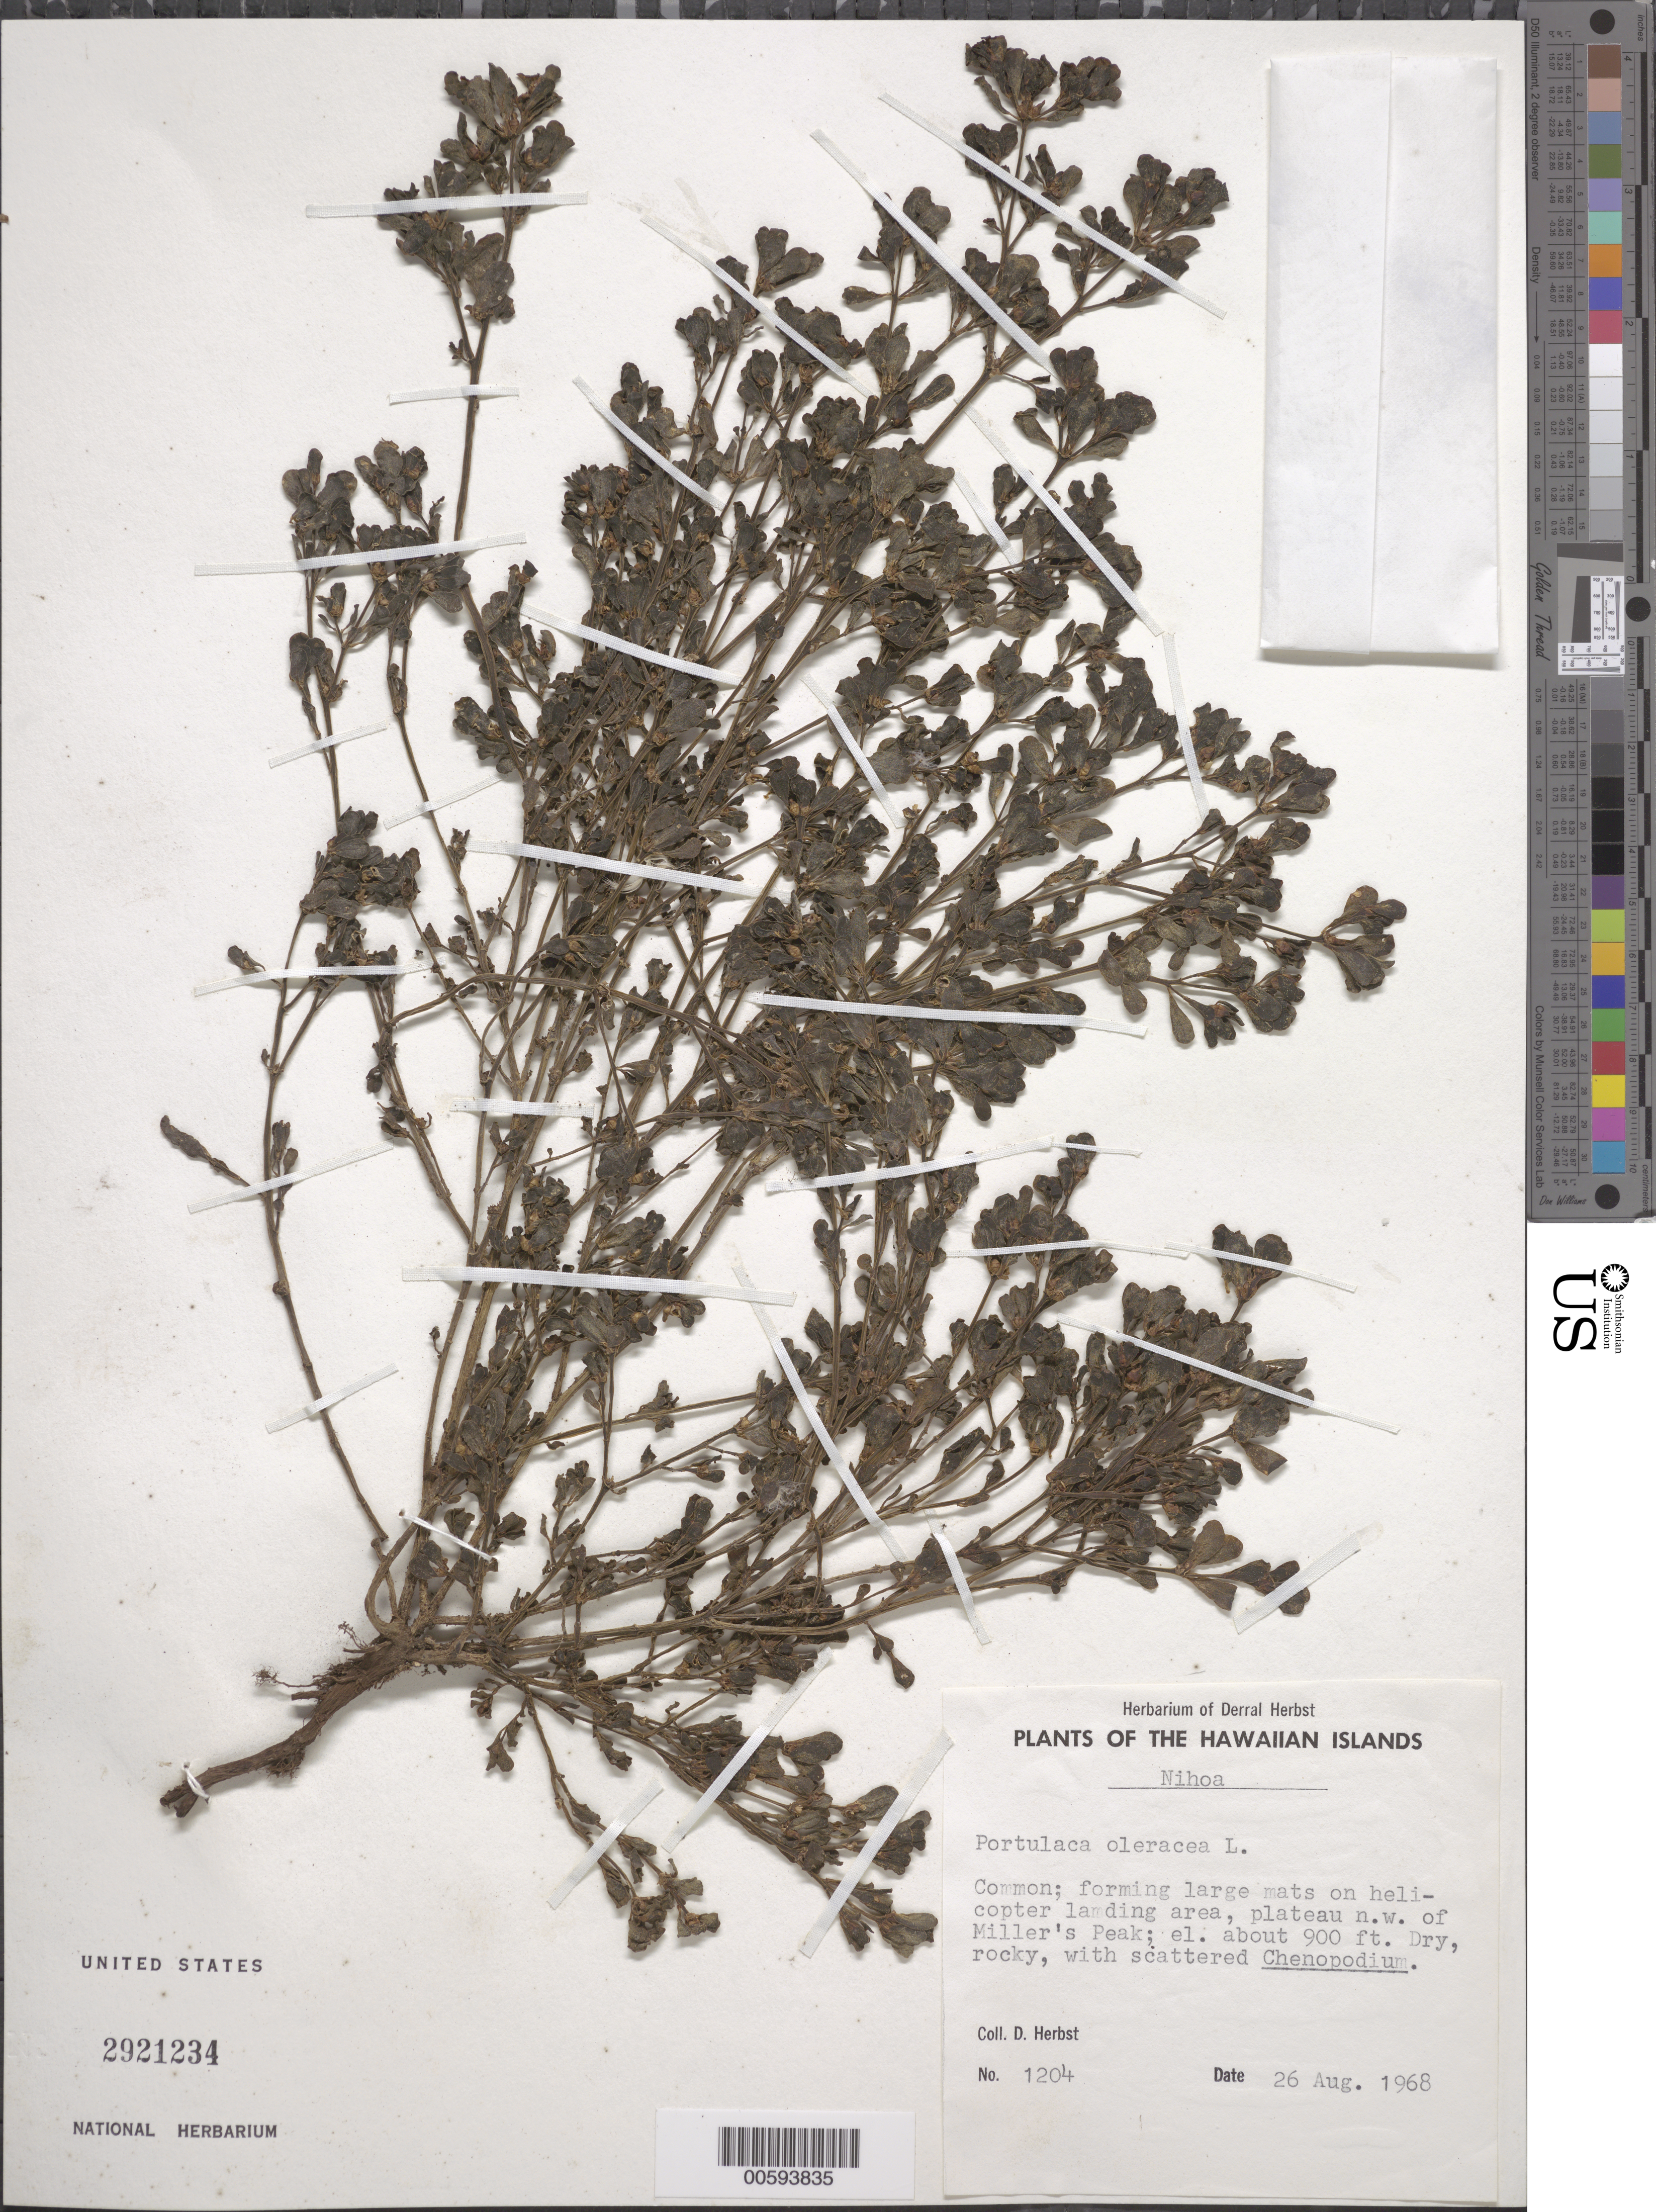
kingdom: Plantae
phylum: Tracheophyta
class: Magnoliopsida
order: Caryophyllales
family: Portulacaceae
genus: Portulaca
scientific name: Portulaca oleracea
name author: L.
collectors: D. Herbst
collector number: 1204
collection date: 1968-08-26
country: United States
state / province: Hawaii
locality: The Hawaiian Islands. Nihoa. Plateau n.w. of Miller's Peak.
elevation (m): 274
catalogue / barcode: US 2921234